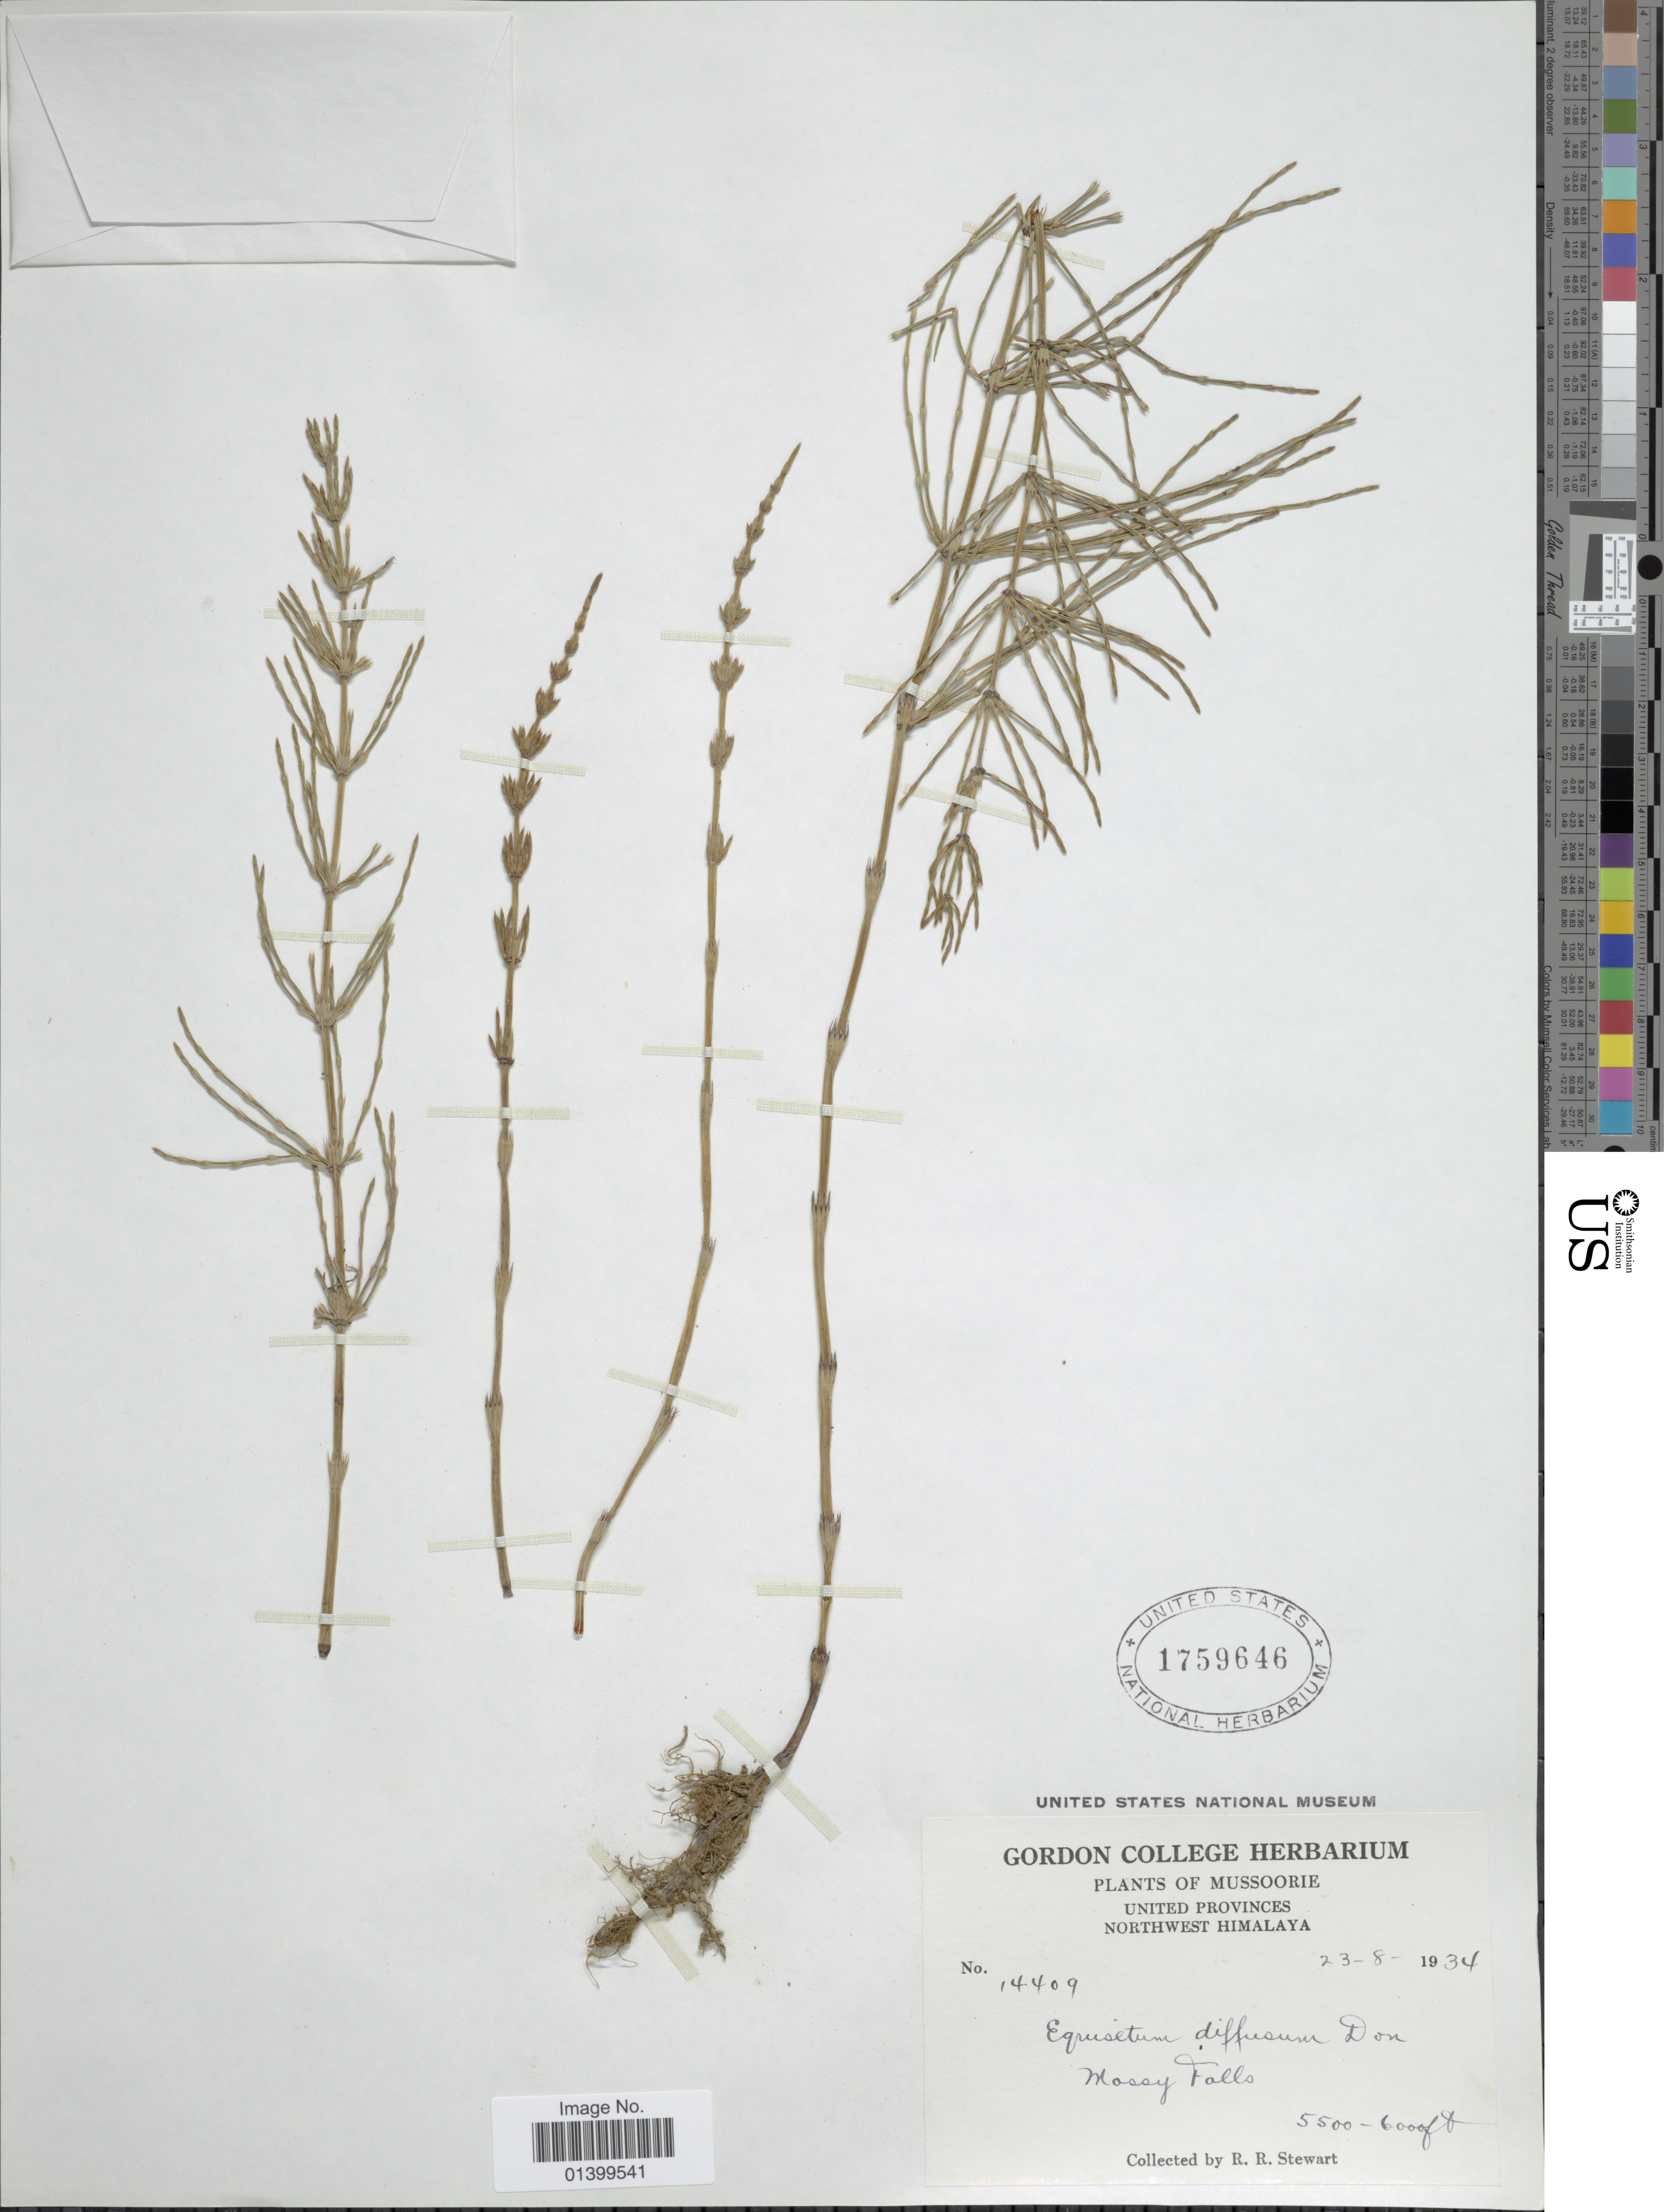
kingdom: Plantae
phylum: Tracheophyta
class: Polypodiopsida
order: Equisetales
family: Equisetaceae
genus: Equisetum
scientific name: Equisetum diffusum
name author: D. Don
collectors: R. R. Stewart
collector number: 14409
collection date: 1934-08-23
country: India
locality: Plants of Mussoorie. United Provinces. Northwest Himalaya. Mossy Falls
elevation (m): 1676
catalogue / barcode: US 1759646